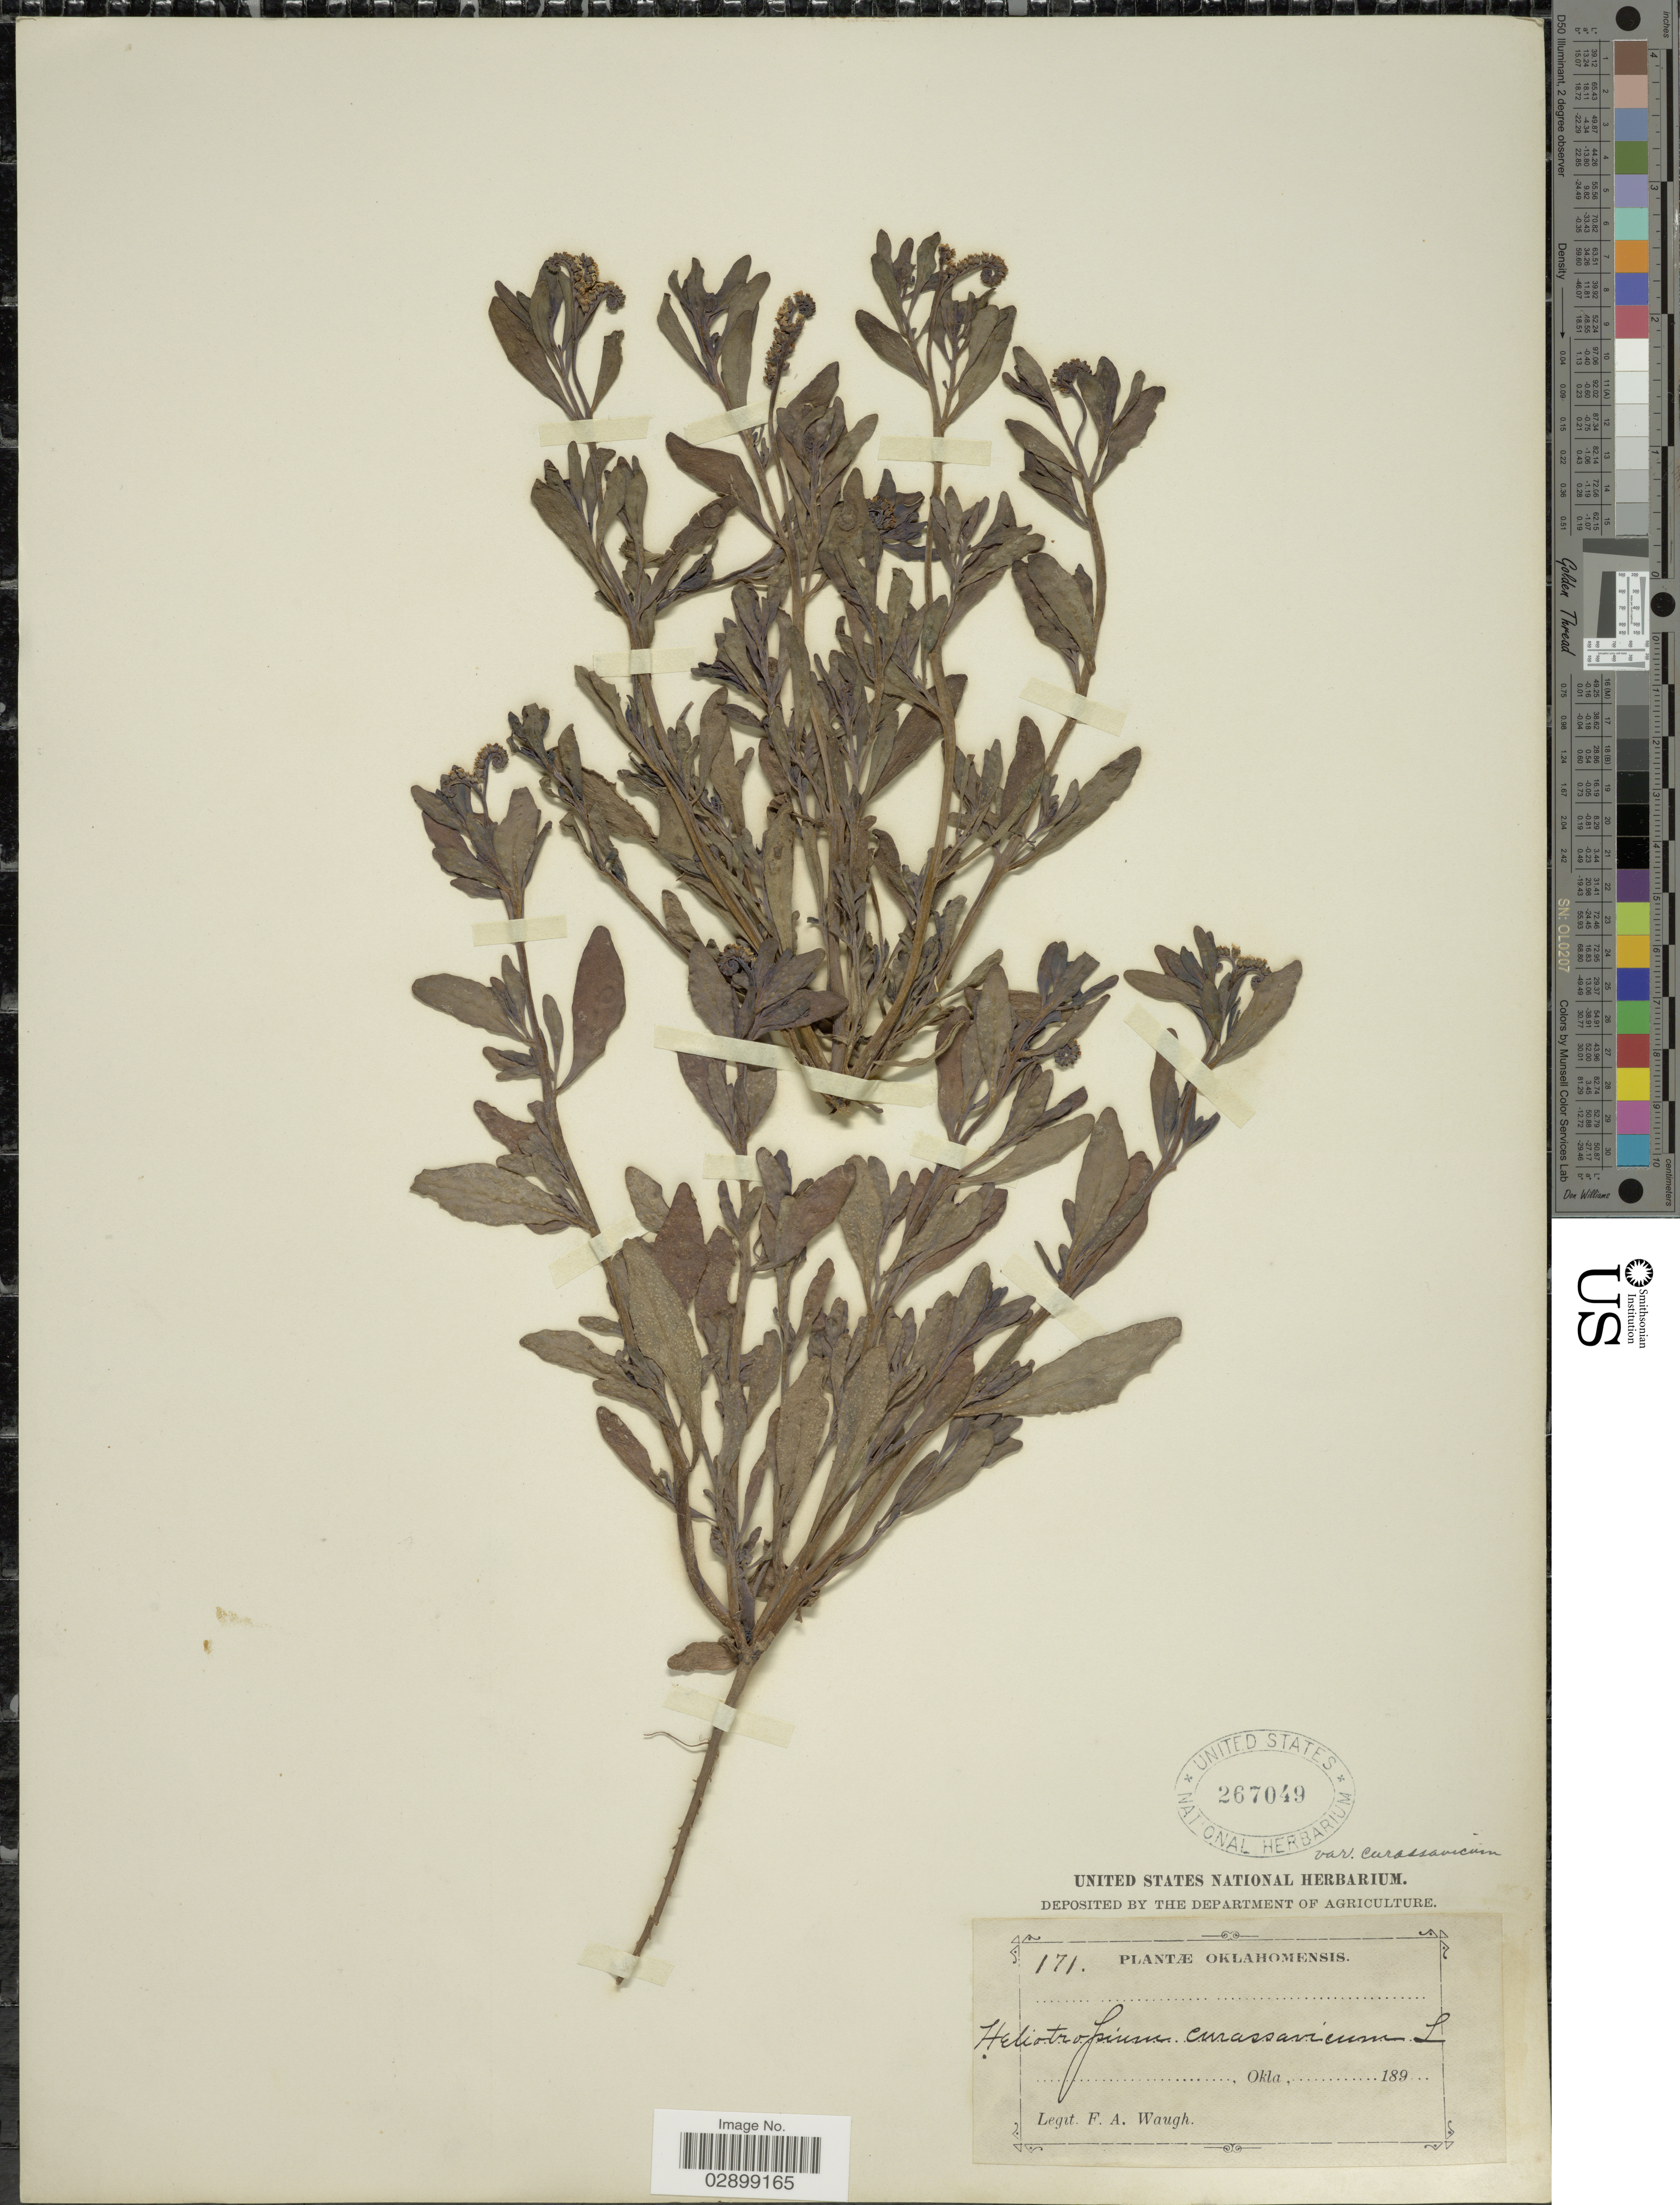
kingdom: Plantae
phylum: Tracheophyta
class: Magnoliopsida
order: Boraginales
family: Heliotropiaceae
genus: Heliotropium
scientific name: Heliotropium curassavicum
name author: L.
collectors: F. Waugh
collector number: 171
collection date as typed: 189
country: United States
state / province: Oklahoma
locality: Oklahomensis.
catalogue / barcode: US 267049